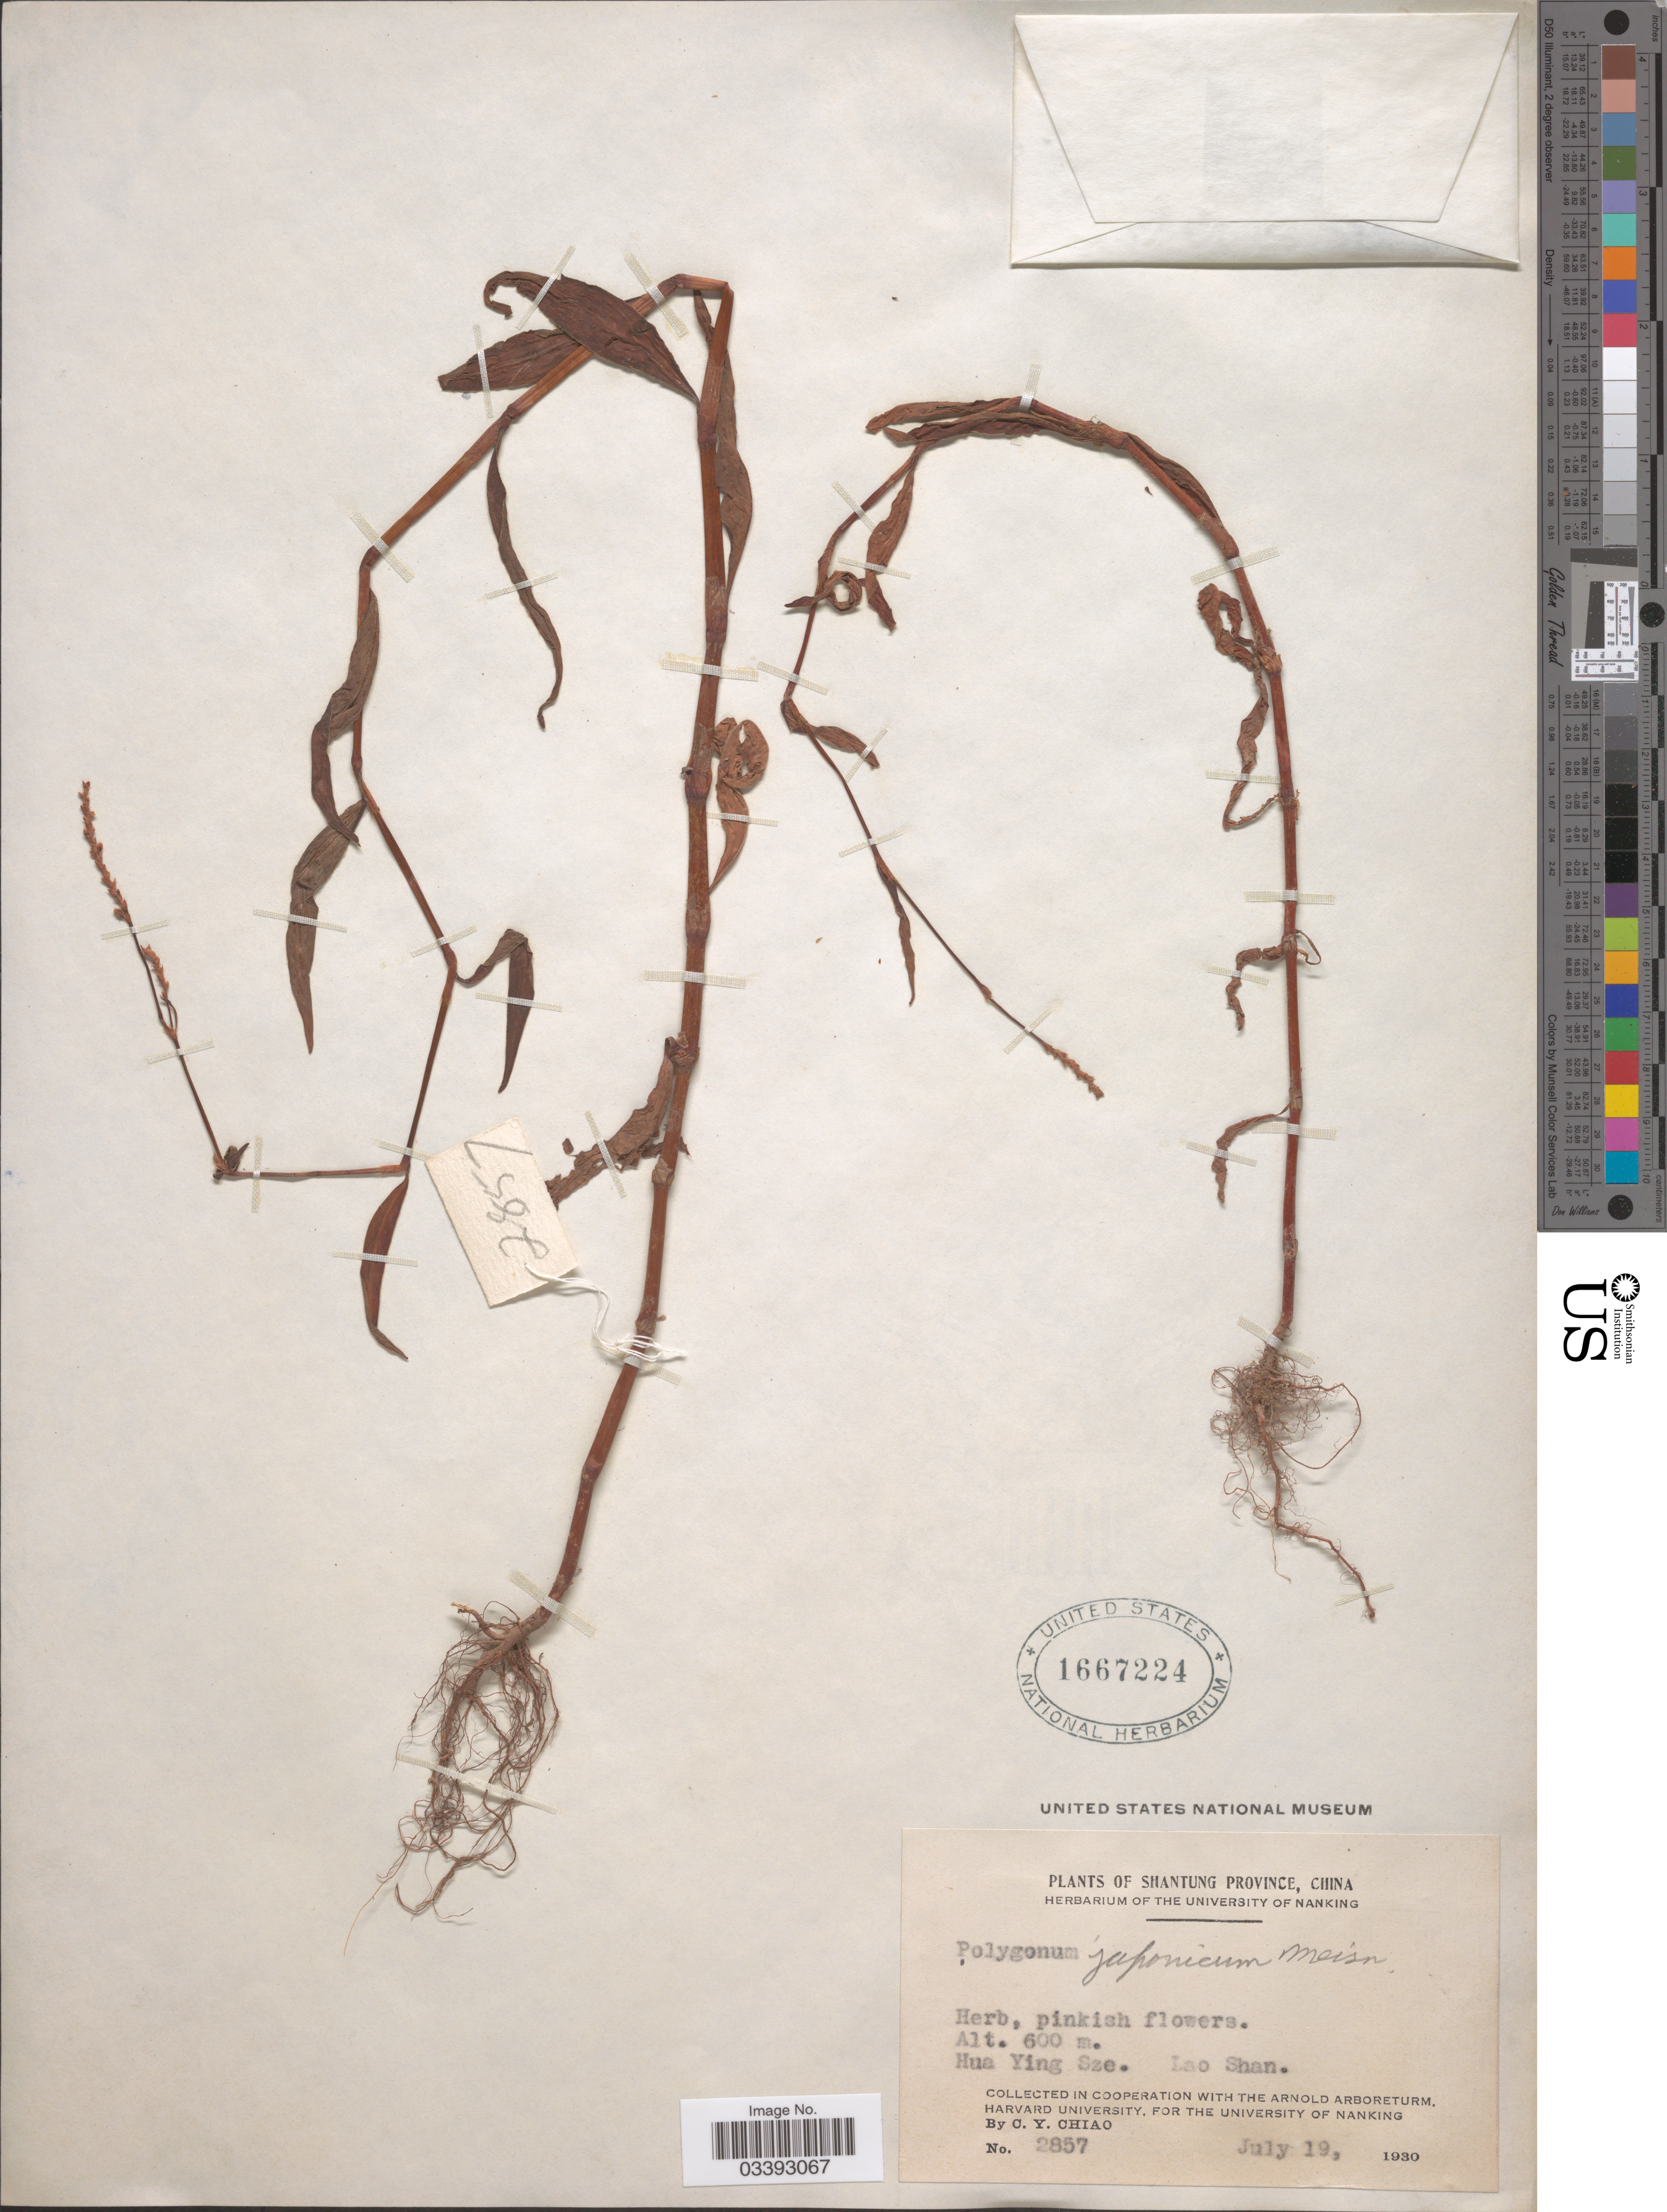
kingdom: Plantae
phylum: Tracheophyta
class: Magnoliopsida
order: Caryophyllales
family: Polygonaceae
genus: Polygonum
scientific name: Polygonum japonicum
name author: Meisn.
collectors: C. Y. Chiao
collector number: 2857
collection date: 1930-07-19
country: China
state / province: Shandong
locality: Shantung Province. Hua Ying Sze. Lao Shan.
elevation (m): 600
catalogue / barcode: US 1667224